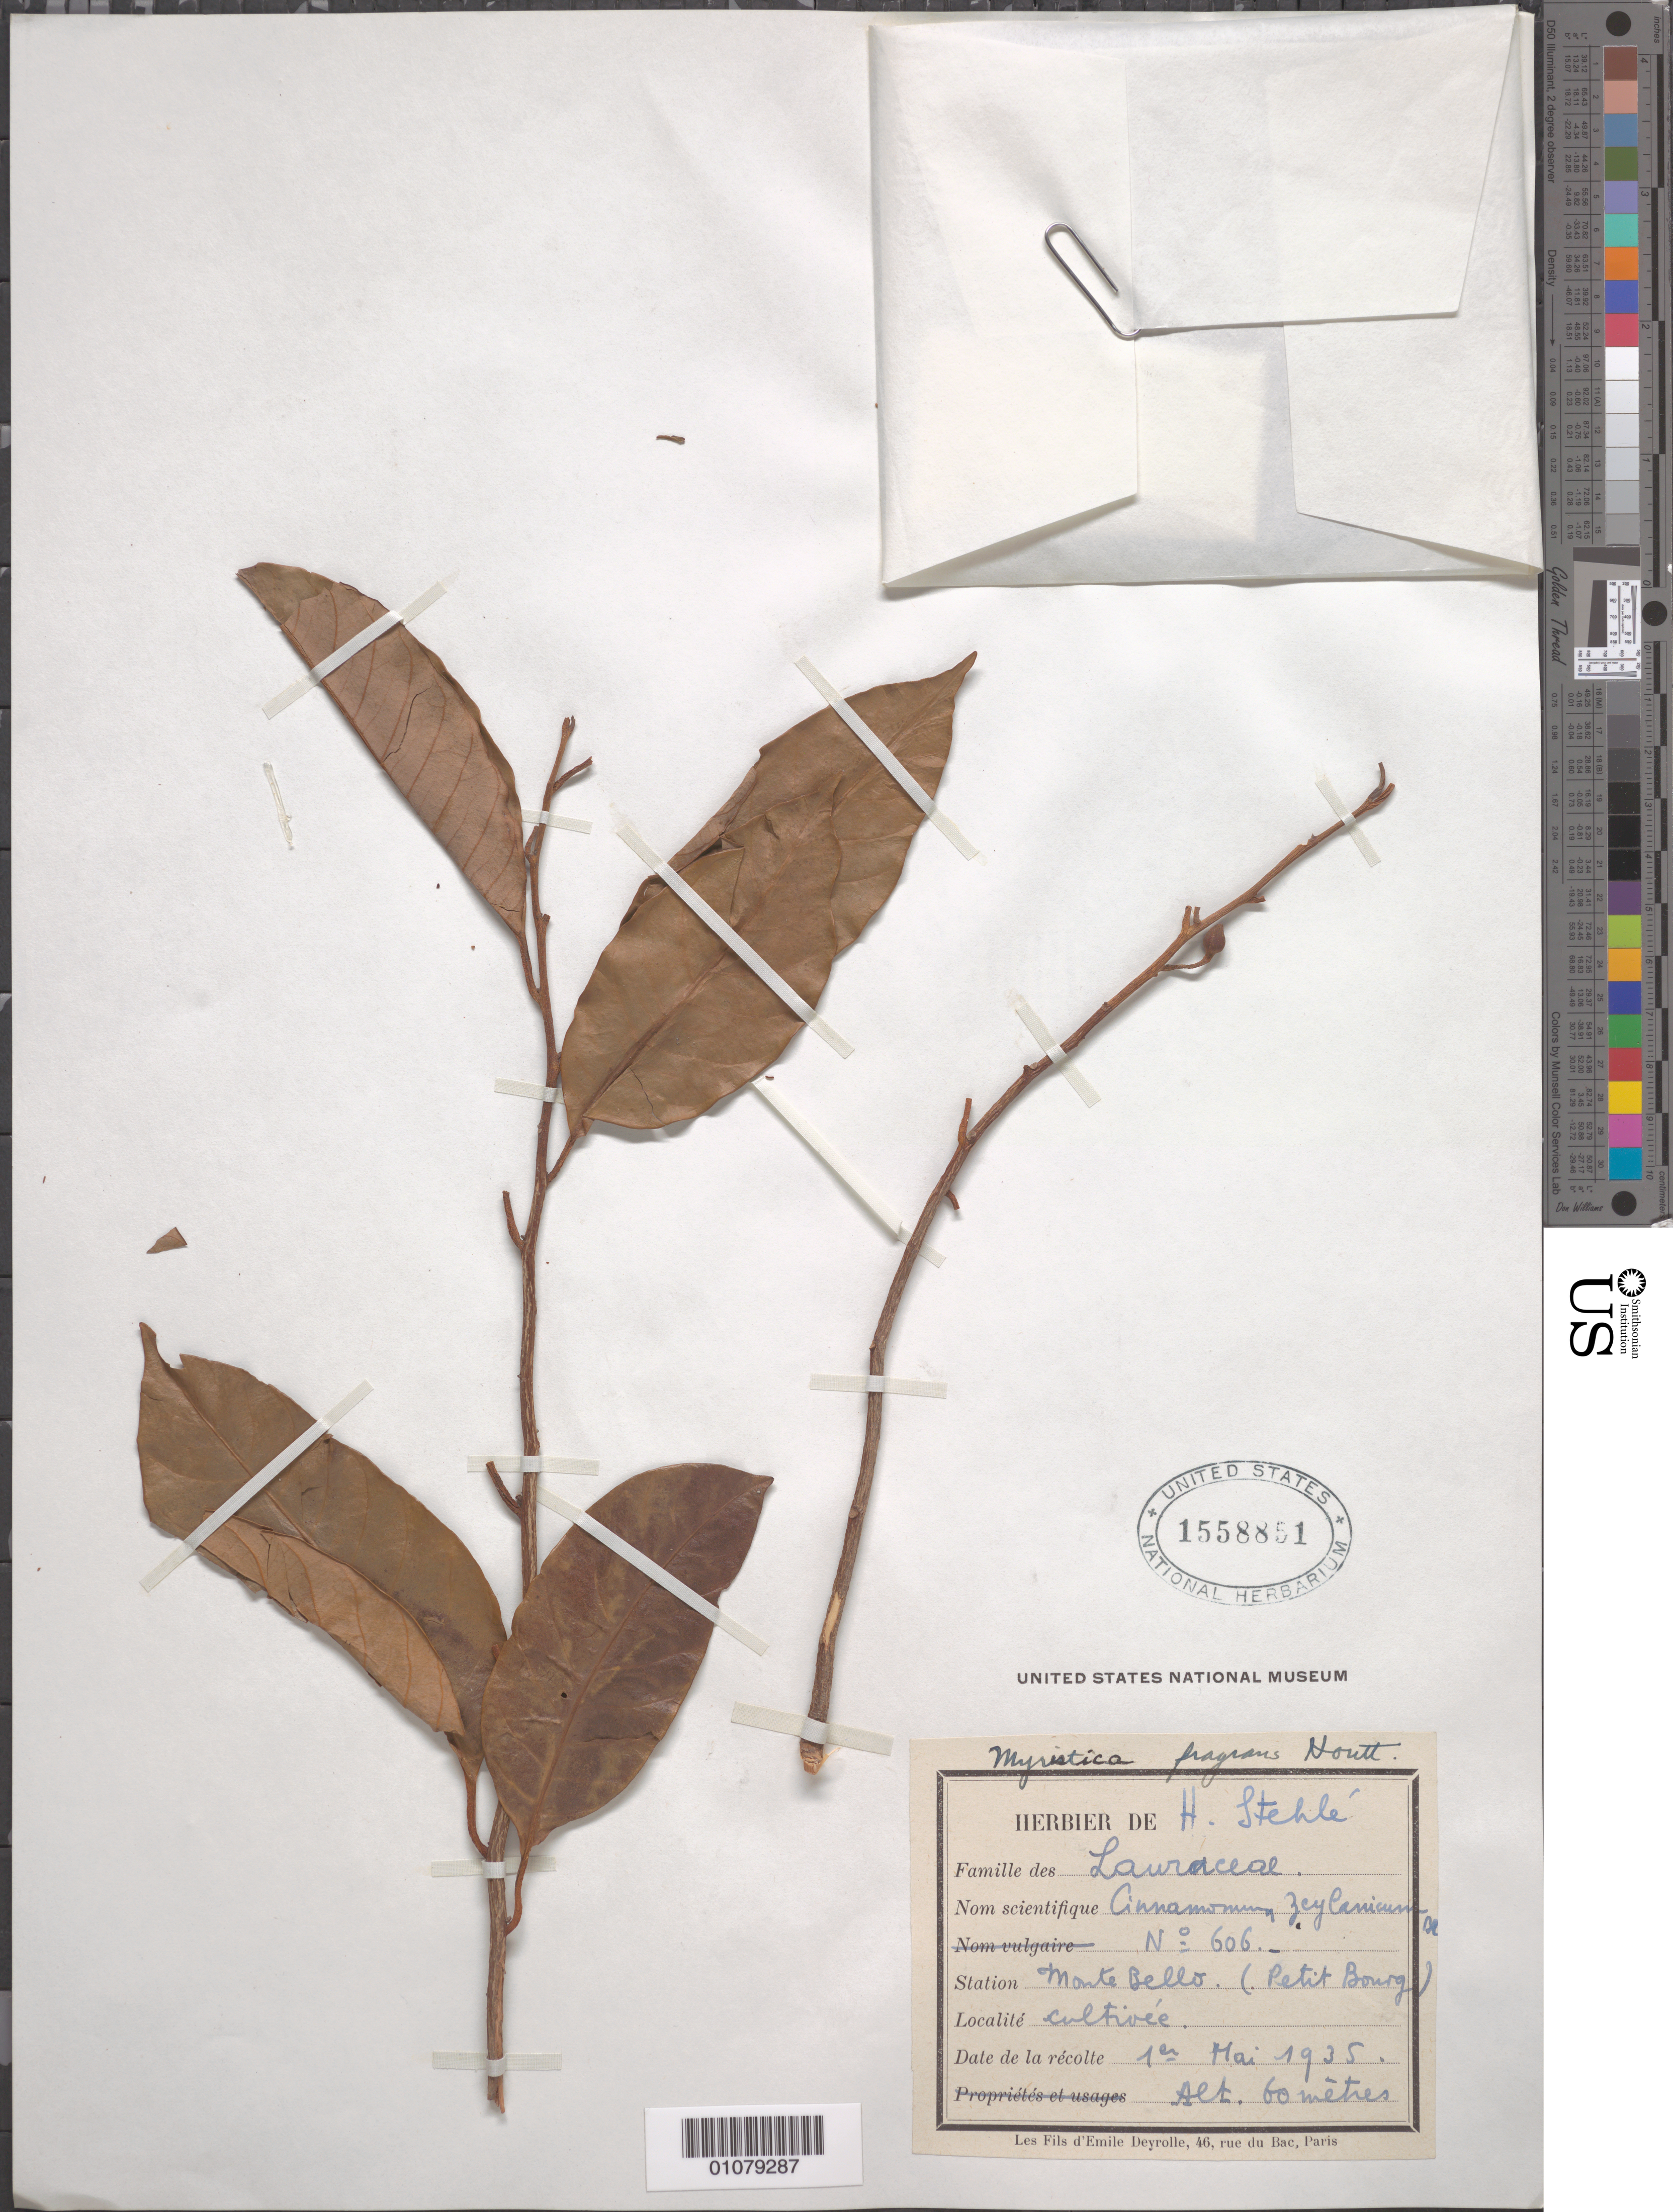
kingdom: Plantae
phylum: Tracheophyta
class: Magnoliopsida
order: Magnoliales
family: Myristicaceae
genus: Myristica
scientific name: Myristica fragrans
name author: Houtt.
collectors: H. Stehlé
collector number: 606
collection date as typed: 01 May 1935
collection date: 1935-05-01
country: Guadeloupe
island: Basse Terre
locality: Monte Bello (Petit Bourg)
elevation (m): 60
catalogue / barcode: US 1558851